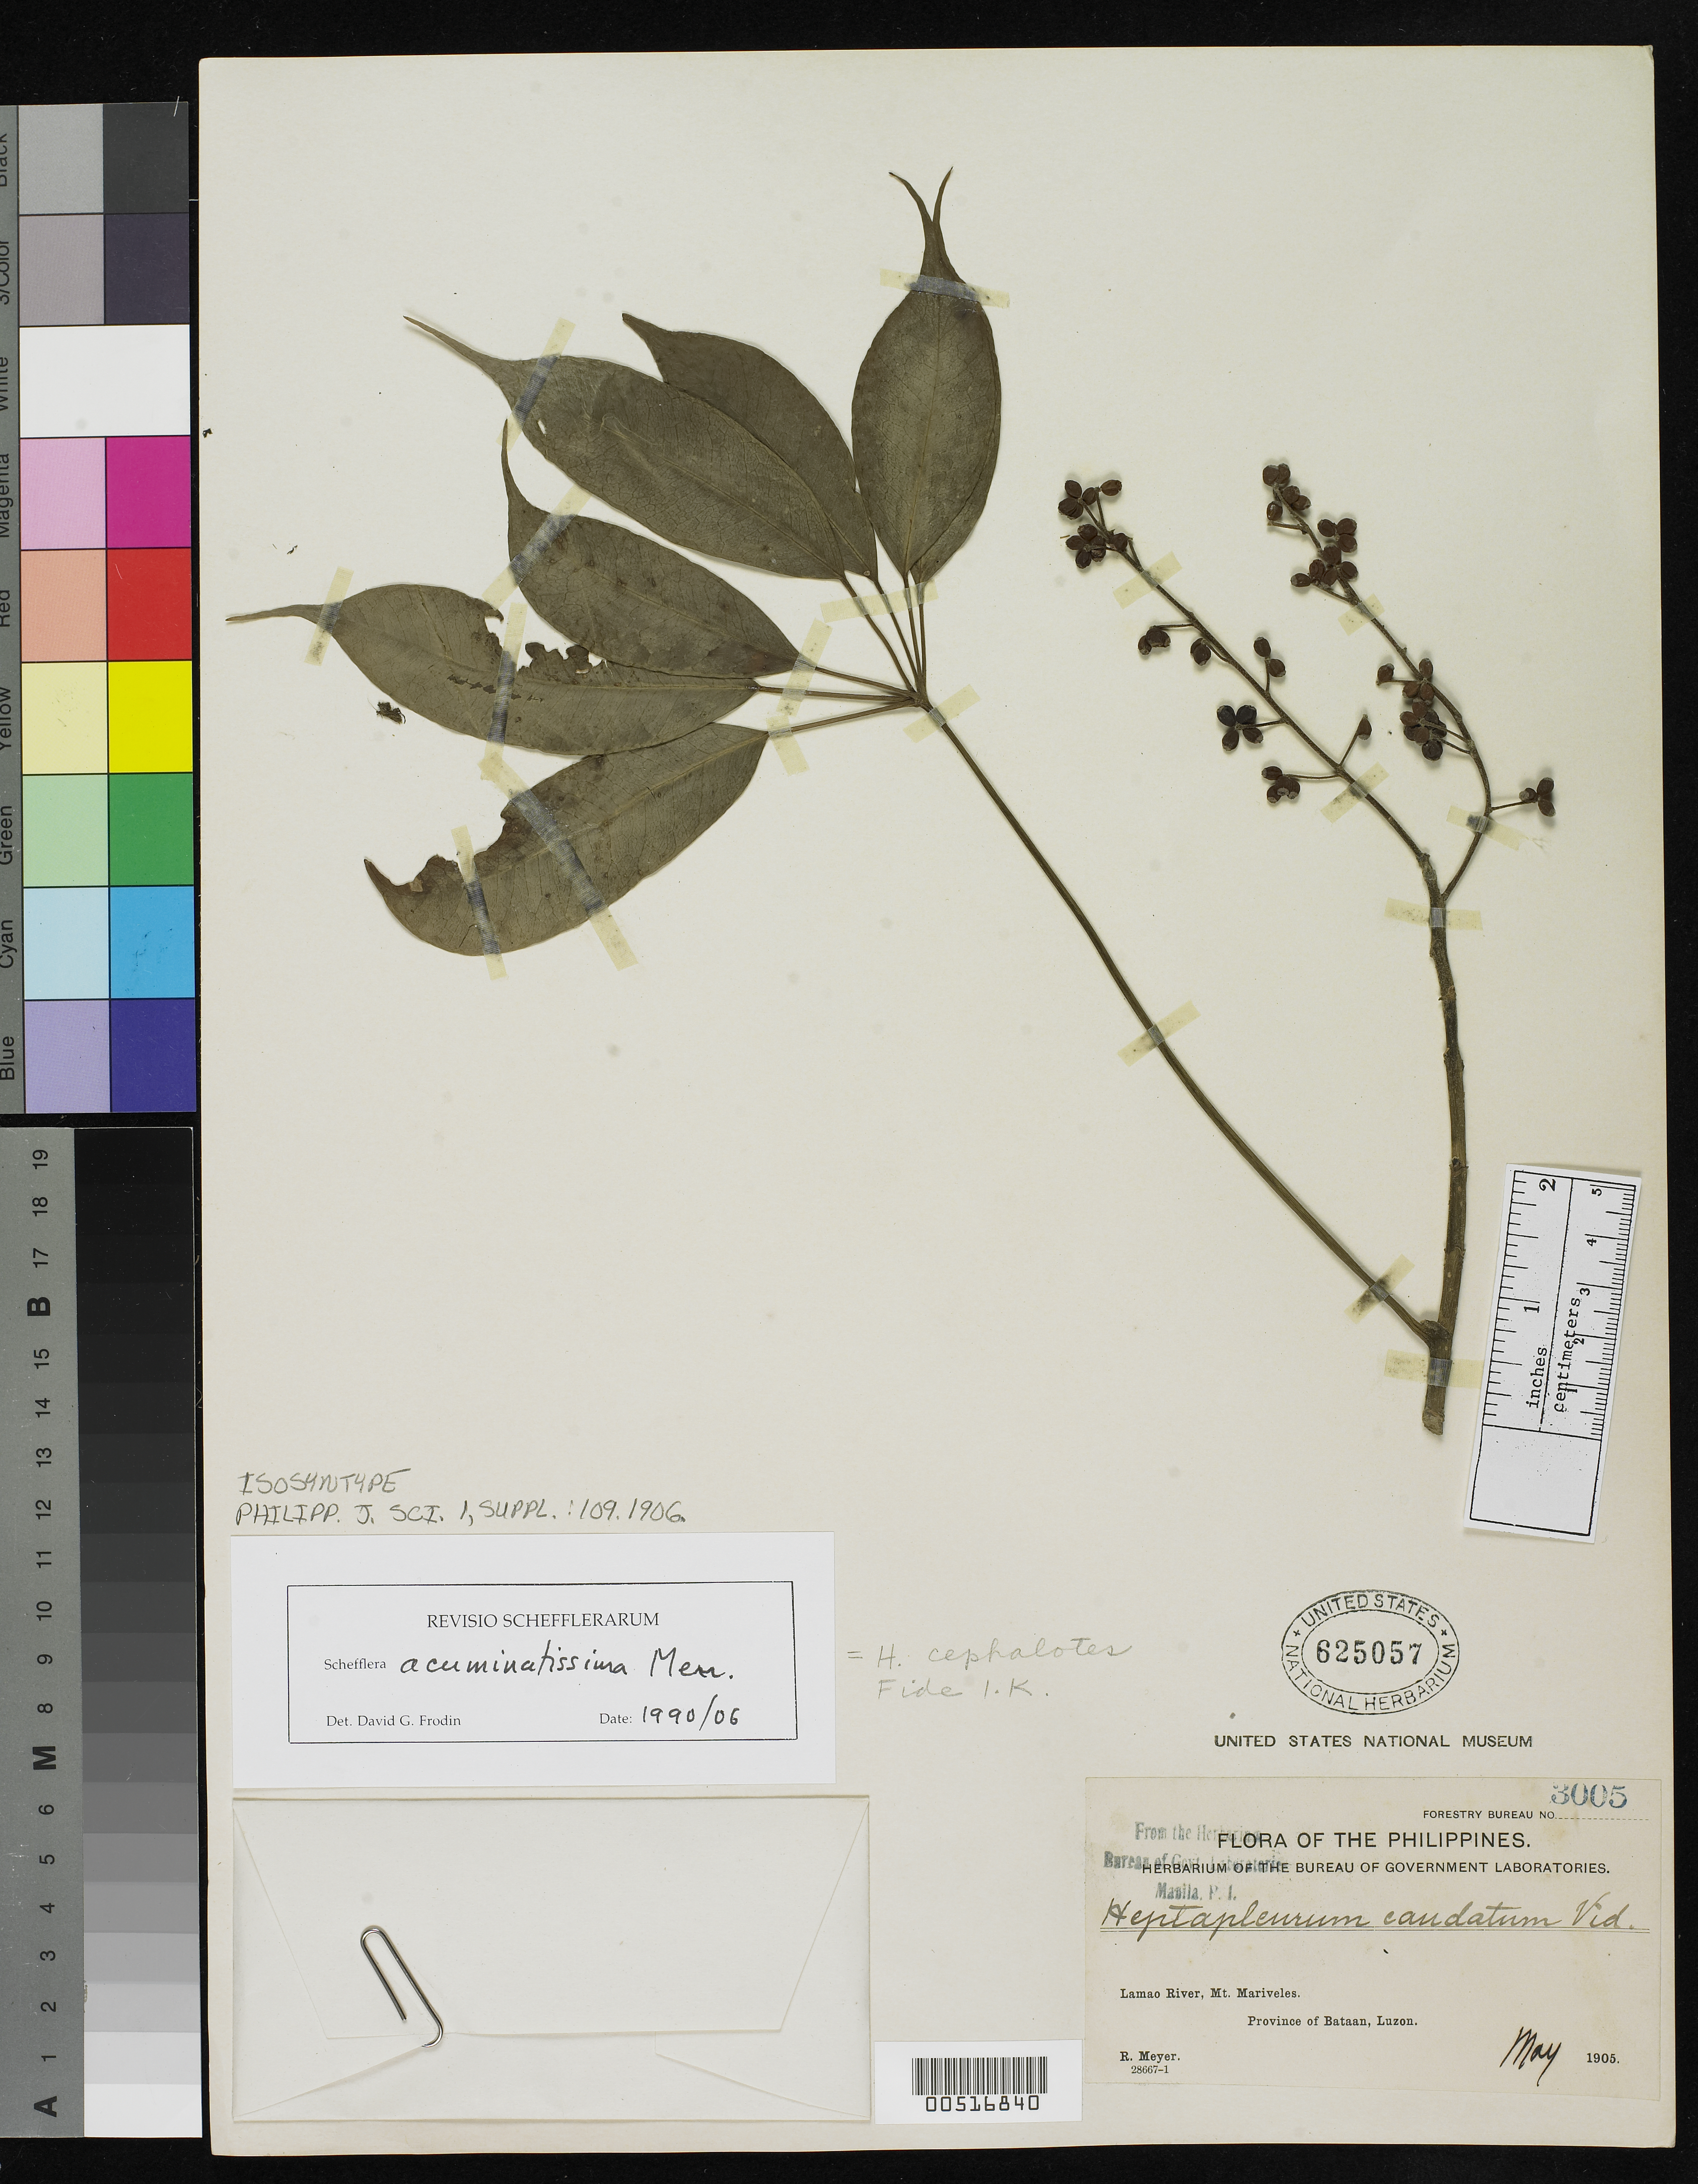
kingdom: Plantae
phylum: Tracheophyta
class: Magnoliopsida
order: Apiales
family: Araliaceae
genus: Schefflera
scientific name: Schefflera acuminatissima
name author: Merr.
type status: Isosyntype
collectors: R. Meyer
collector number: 3005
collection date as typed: May 1905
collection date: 1905-05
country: Philippines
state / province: Central Luzon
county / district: Bataan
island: Luzon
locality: Lamao River, Mt Mariveles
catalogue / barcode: US 625057